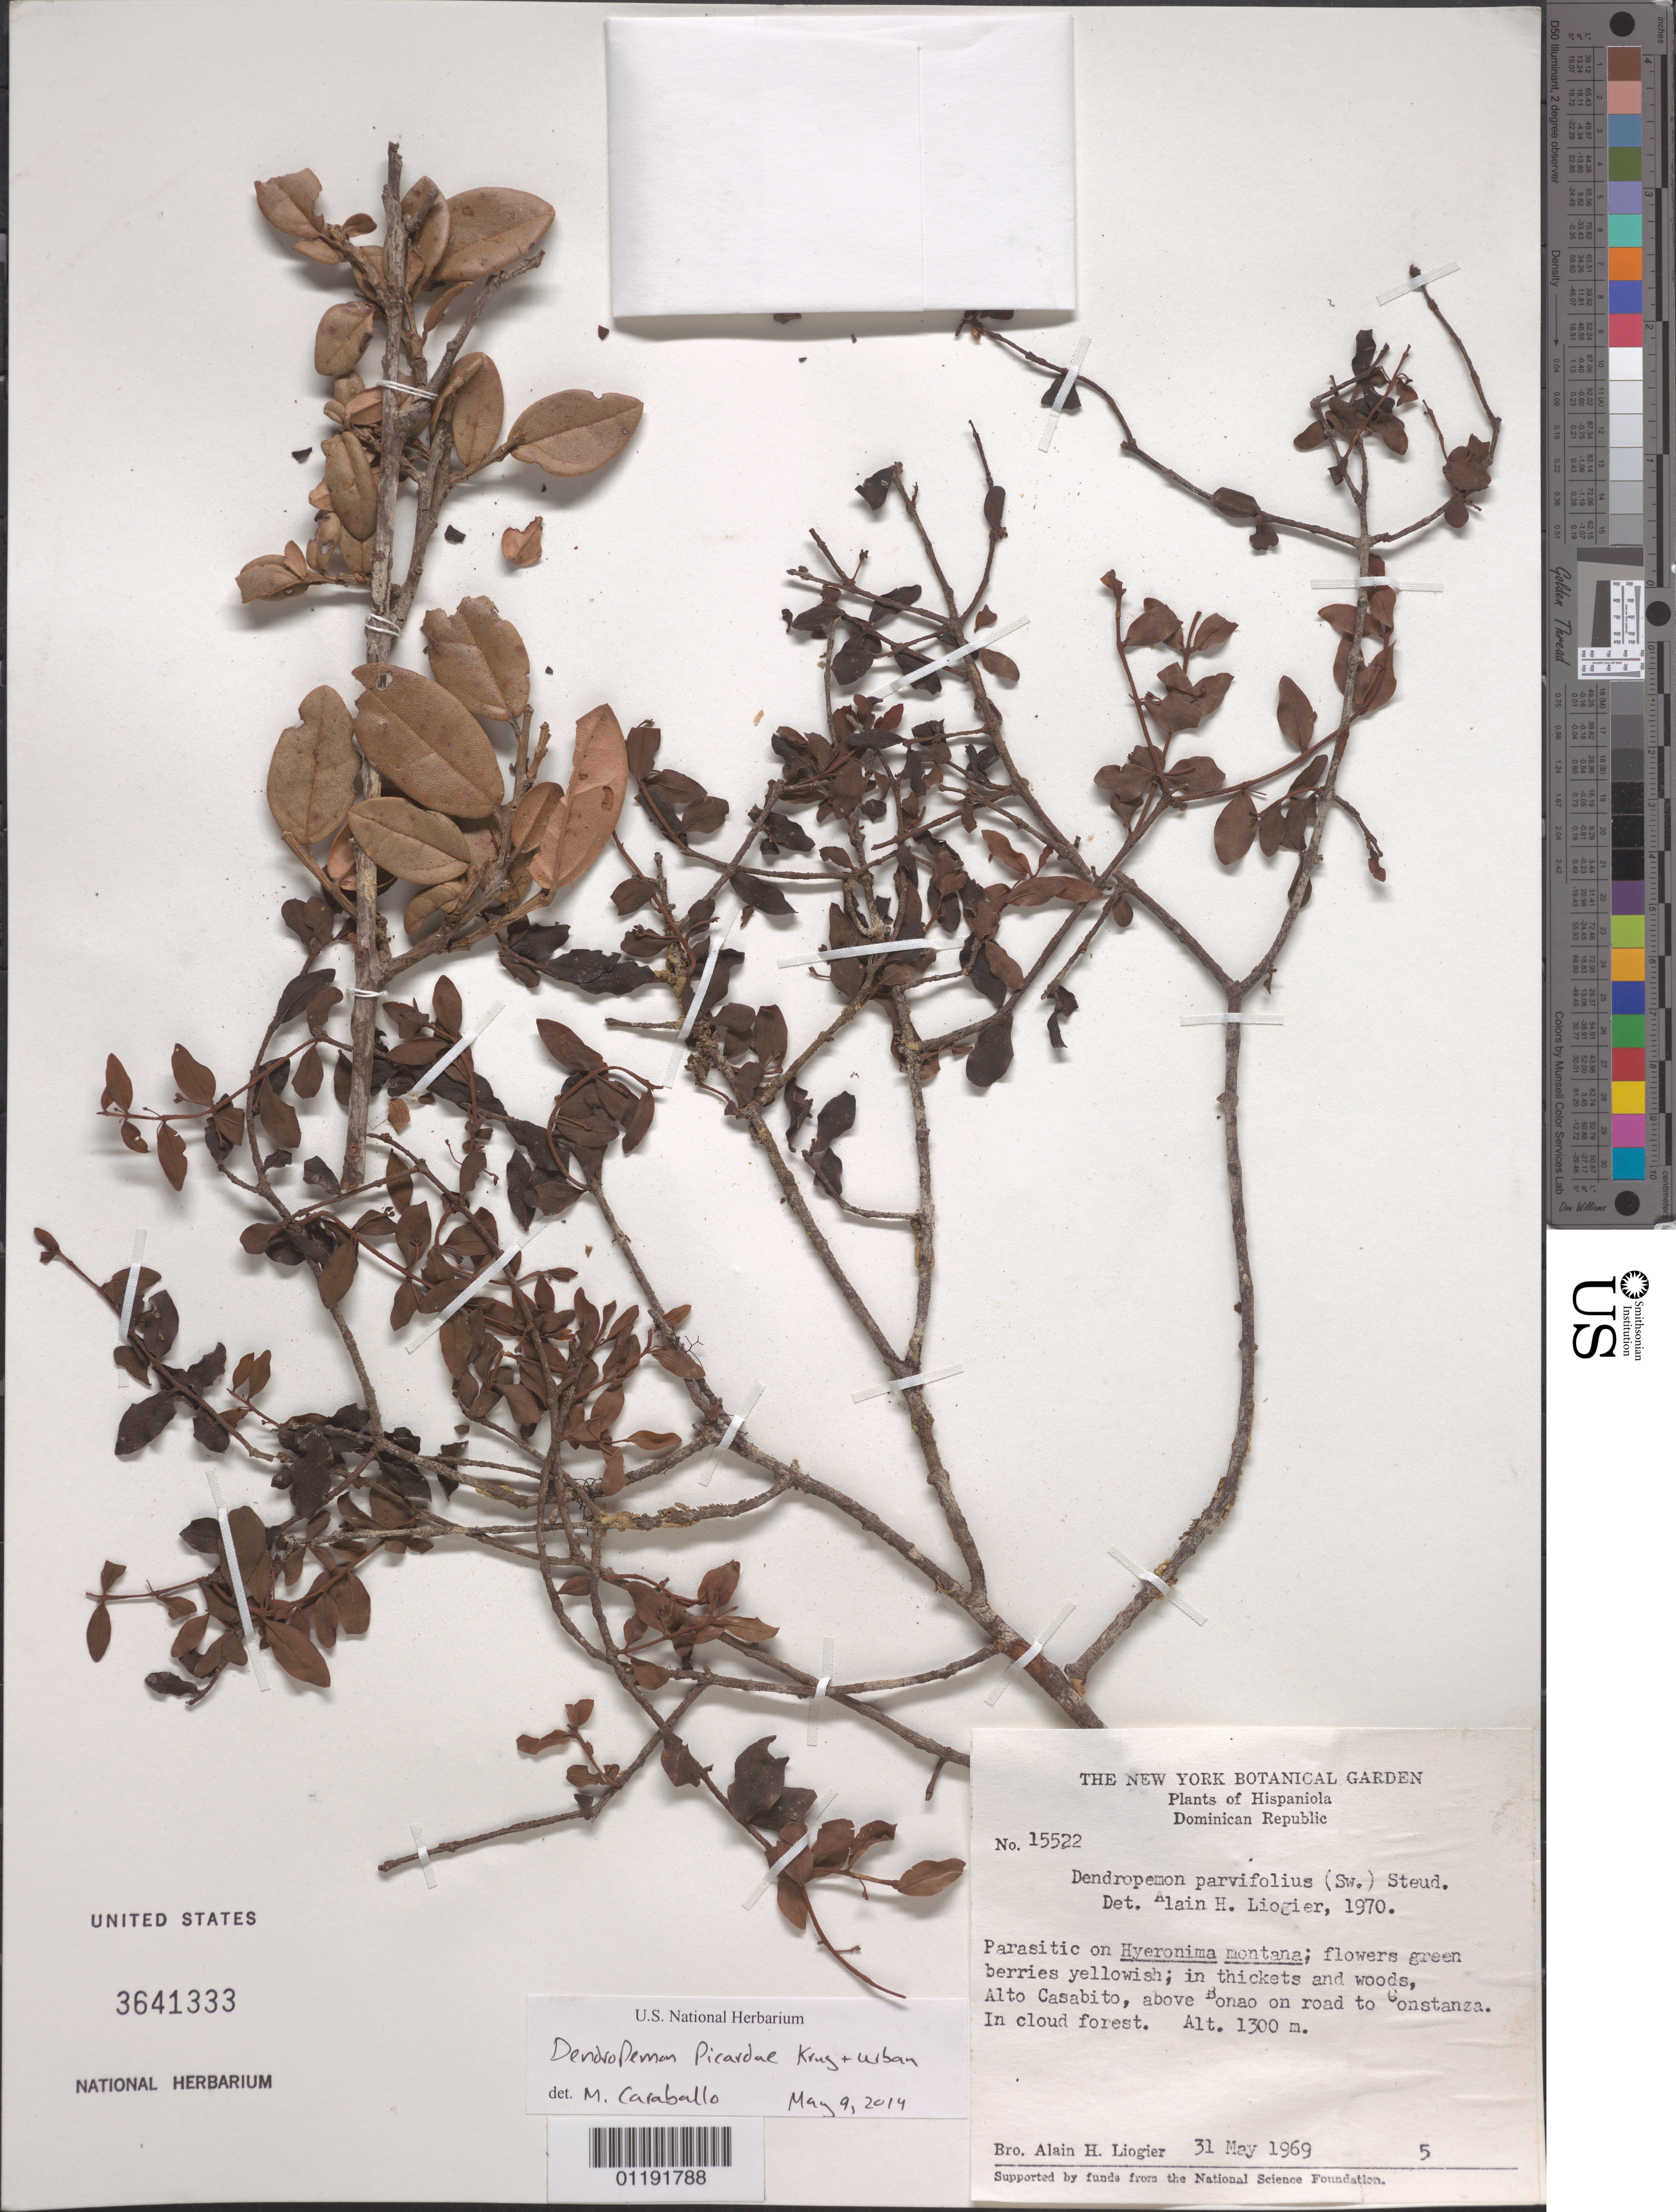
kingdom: Plantae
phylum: Tracheophyta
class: Magnoliopsida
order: Santalales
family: Loranthaceae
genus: Dendropemon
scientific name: Dendropemon picardae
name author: Krug & Urb.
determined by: Caraballo-Ortiz, Marcos A., (MISS), University of Mississippi (UNITED STATES)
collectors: A. H. Liogier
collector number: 15522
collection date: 1969-05-31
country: Dominican Republic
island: Hispaniola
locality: Alto Casabito, above Bonao on road from Constanza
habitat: Thickets and woods, cloud forest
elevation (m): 1300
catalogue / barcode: US 3641333